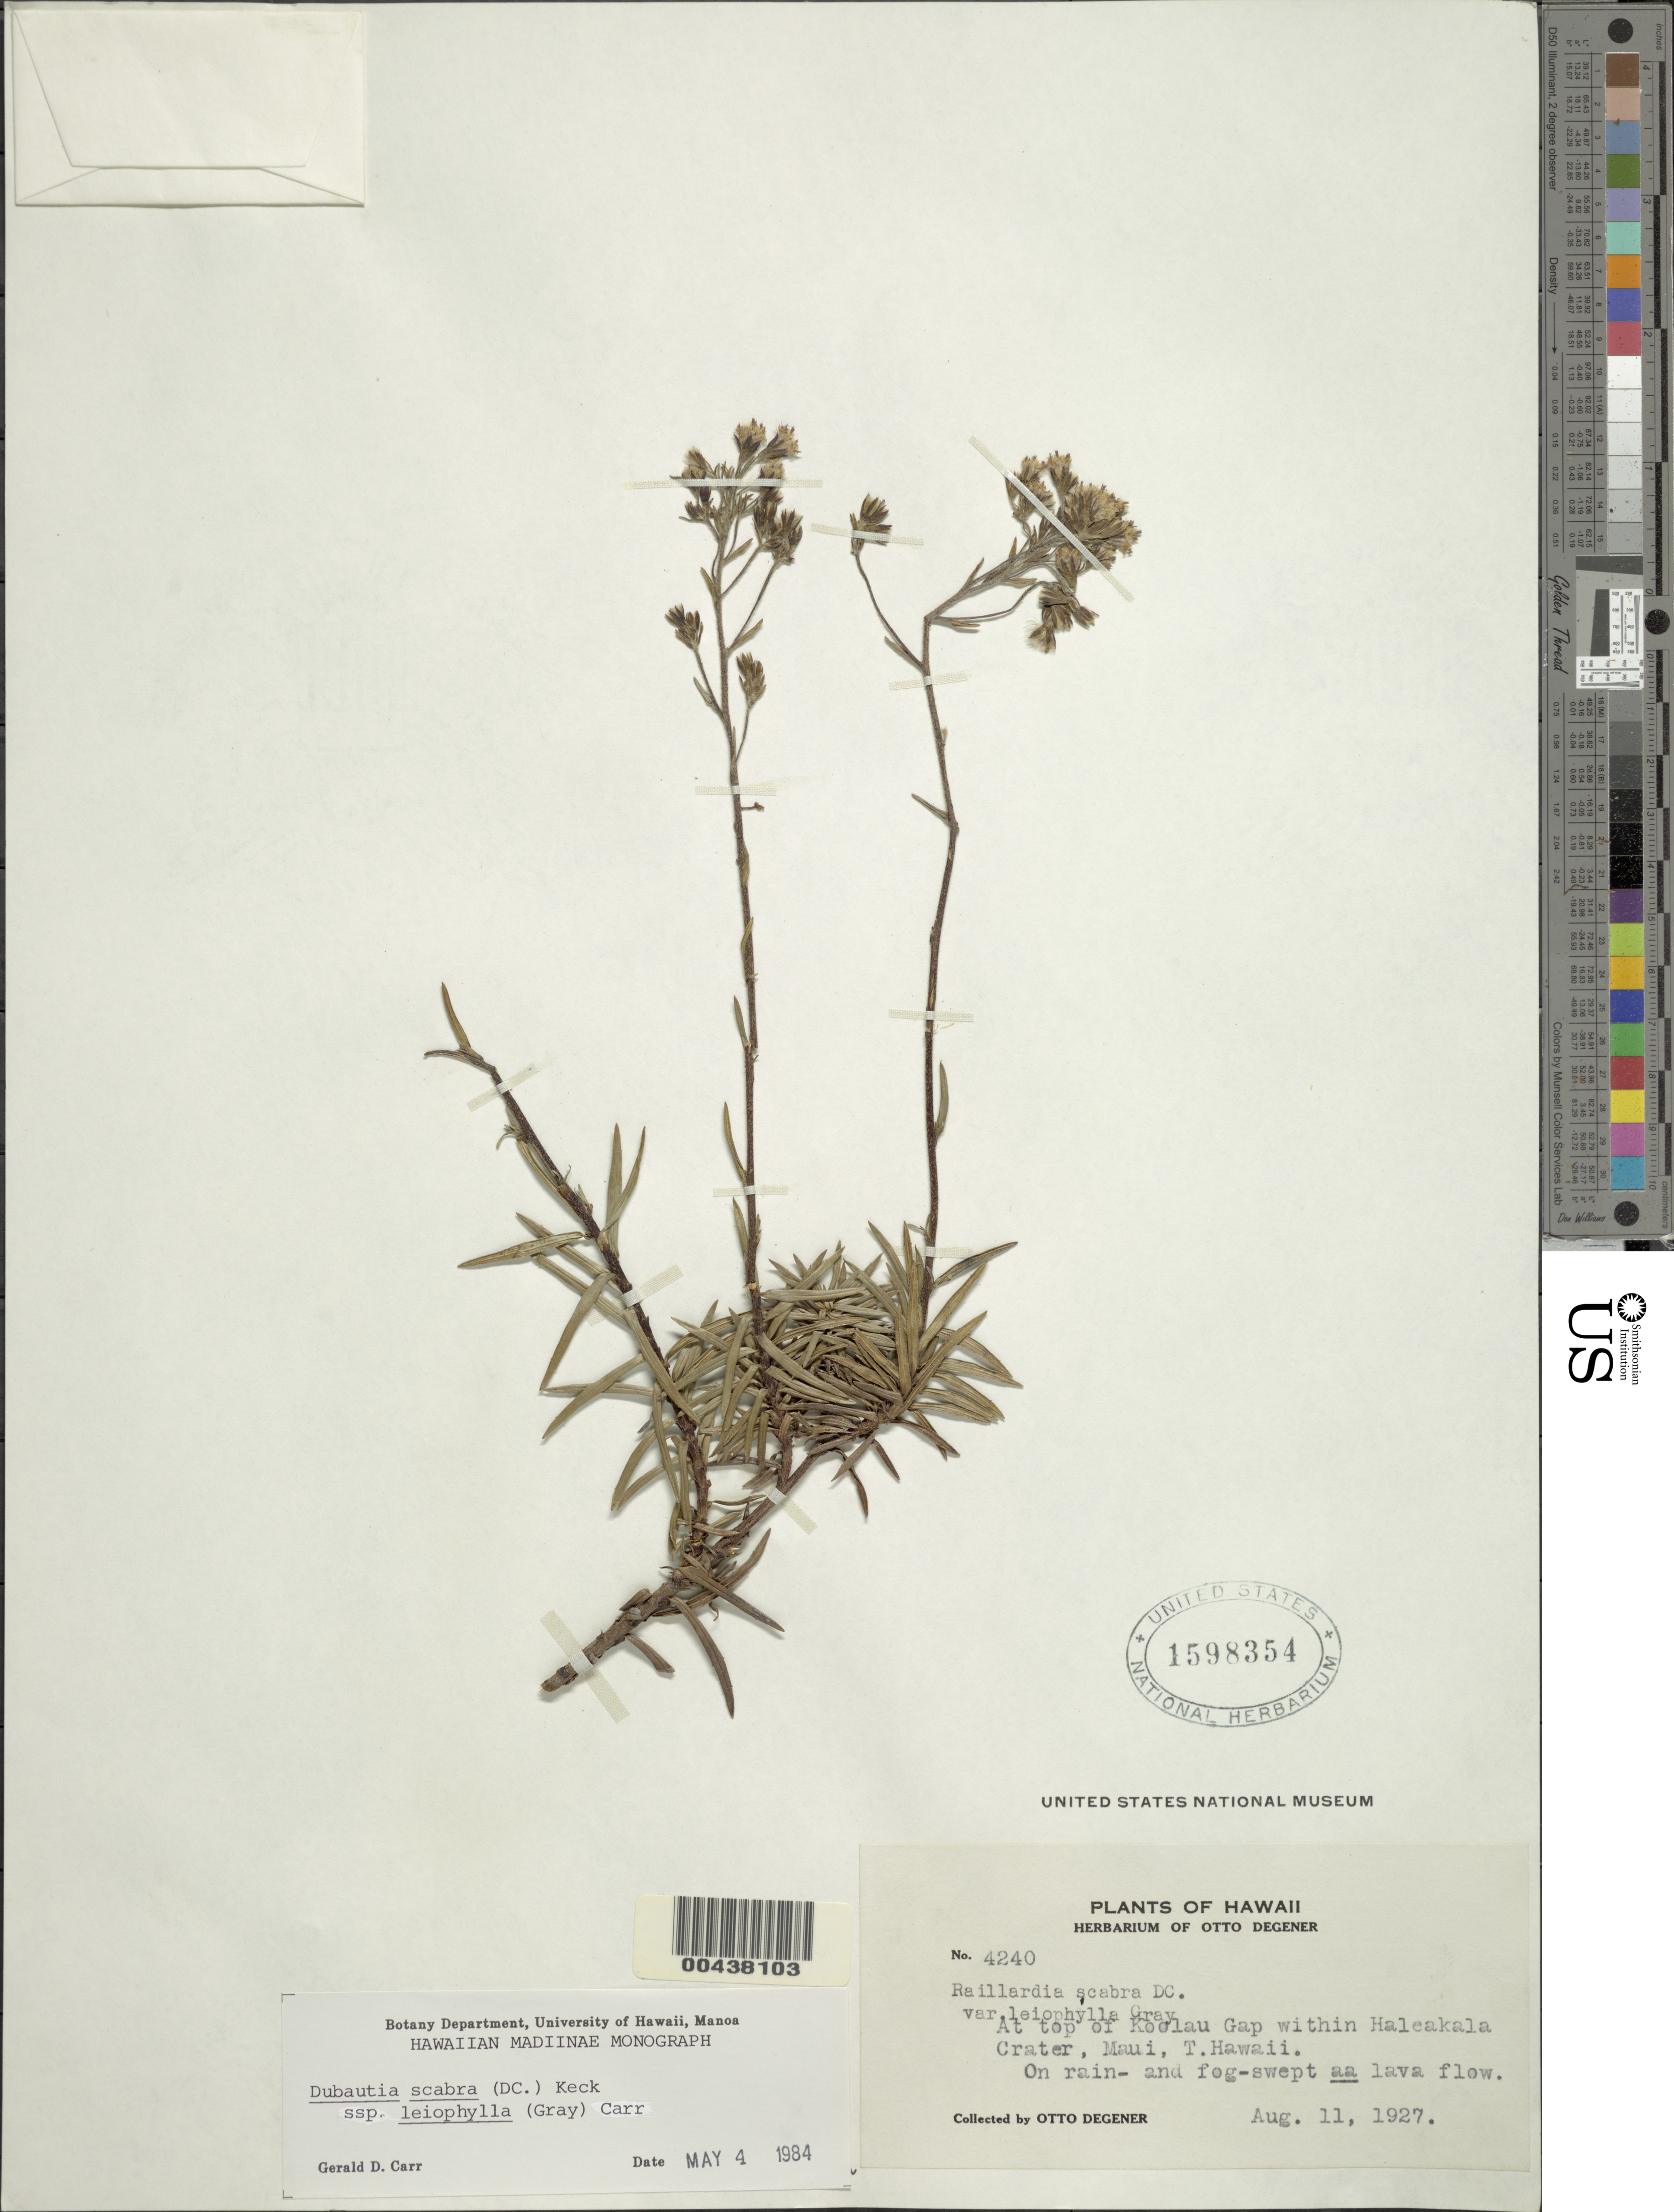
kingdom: Plantae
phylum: Tracheophyta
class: Magnoliopsida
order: Asterales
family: Asteraceae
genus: Dubautia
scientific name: Dubautia scabra subsp. leiophylla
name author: (A. Gray) G.D. Carr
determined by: Carr, G. D.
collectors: O. Degener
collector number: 4240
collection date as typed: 11 Aug 1927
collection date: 1927-08-11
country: United States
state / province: Hawaii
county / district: Maui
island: Maui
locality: At top of Koolau Gap within Haleakala Crater, on aa lava flow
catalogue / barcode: US 1598354